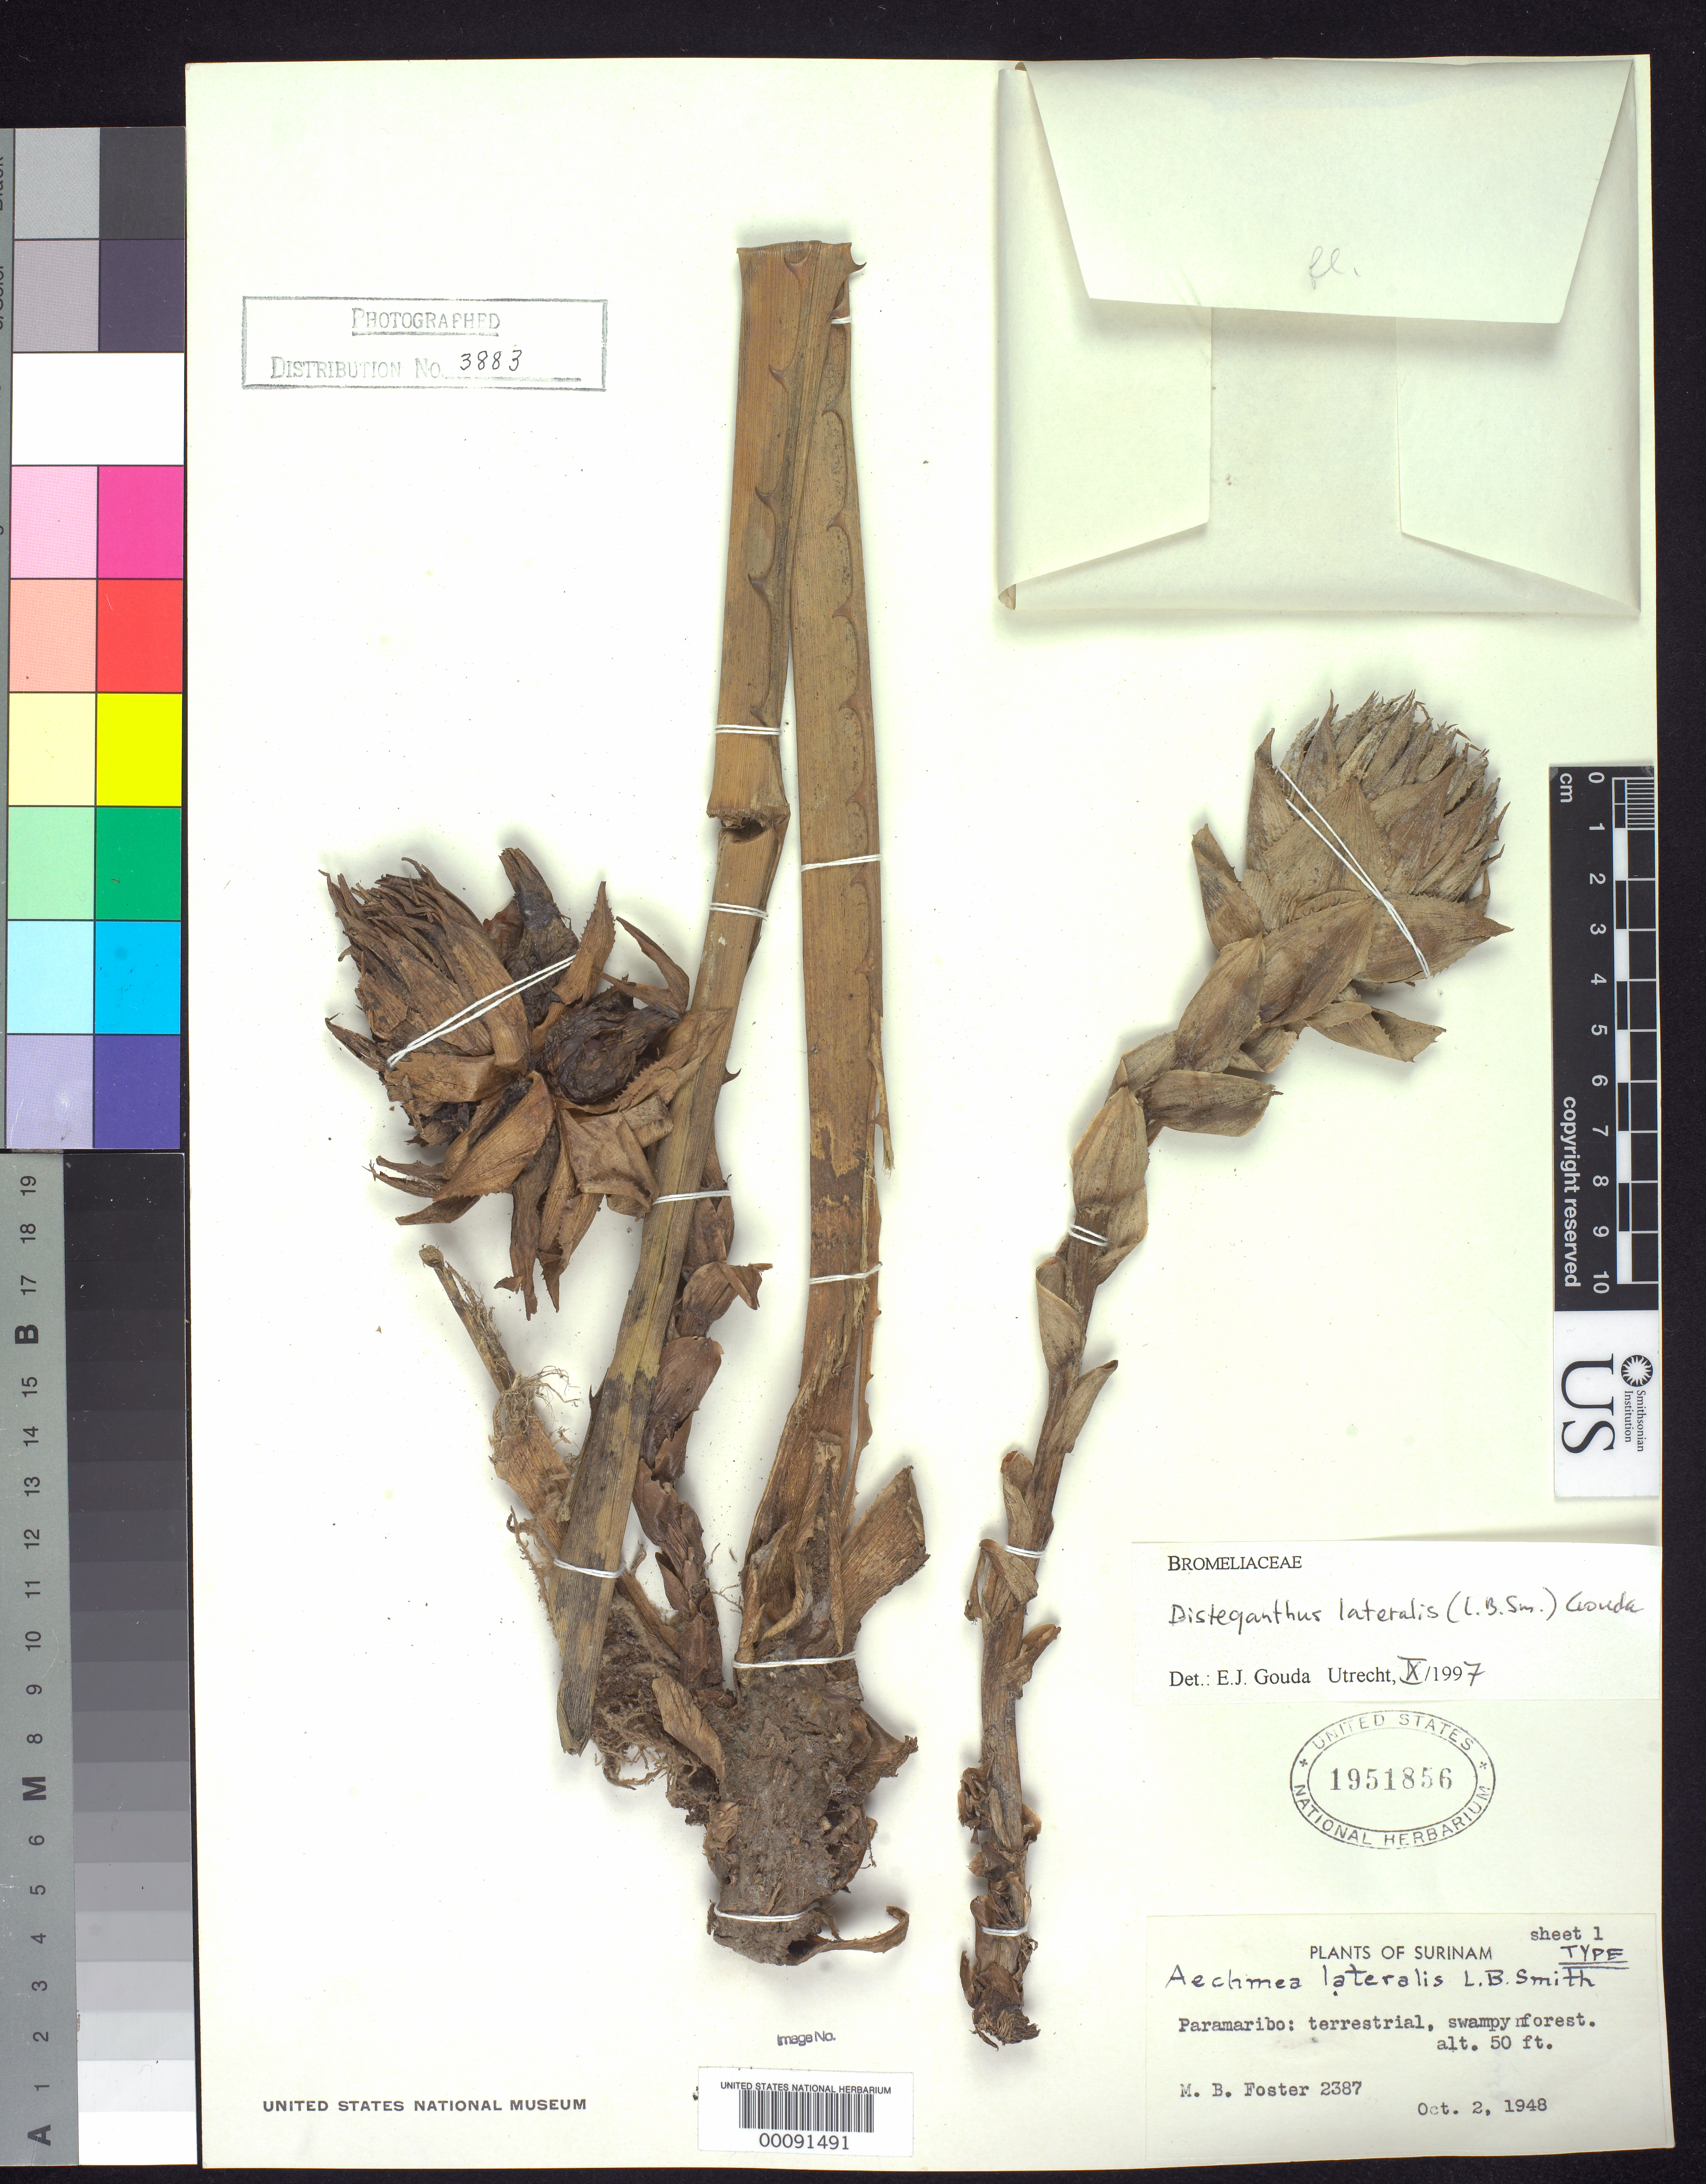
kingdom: Plantae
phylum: Tracheophyta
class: Liliopsida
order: Poales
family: Bromeliaceae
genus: Aechmea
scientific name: Aechmea lateralis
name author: L.B. Sm.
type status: Holotype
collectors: M. B. Foster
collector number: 2387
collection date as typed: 02 Oct 1948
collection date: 1948-10-02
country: Suriname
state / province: Paramaribo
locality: Paramaribo.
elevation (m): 15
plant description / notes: Annotated as "Sheet 1" (of a total of 3 sheets so numbered) but protologue cites explicitly (and only) USNH 1951856 as the "type".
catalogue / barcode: US 1951856